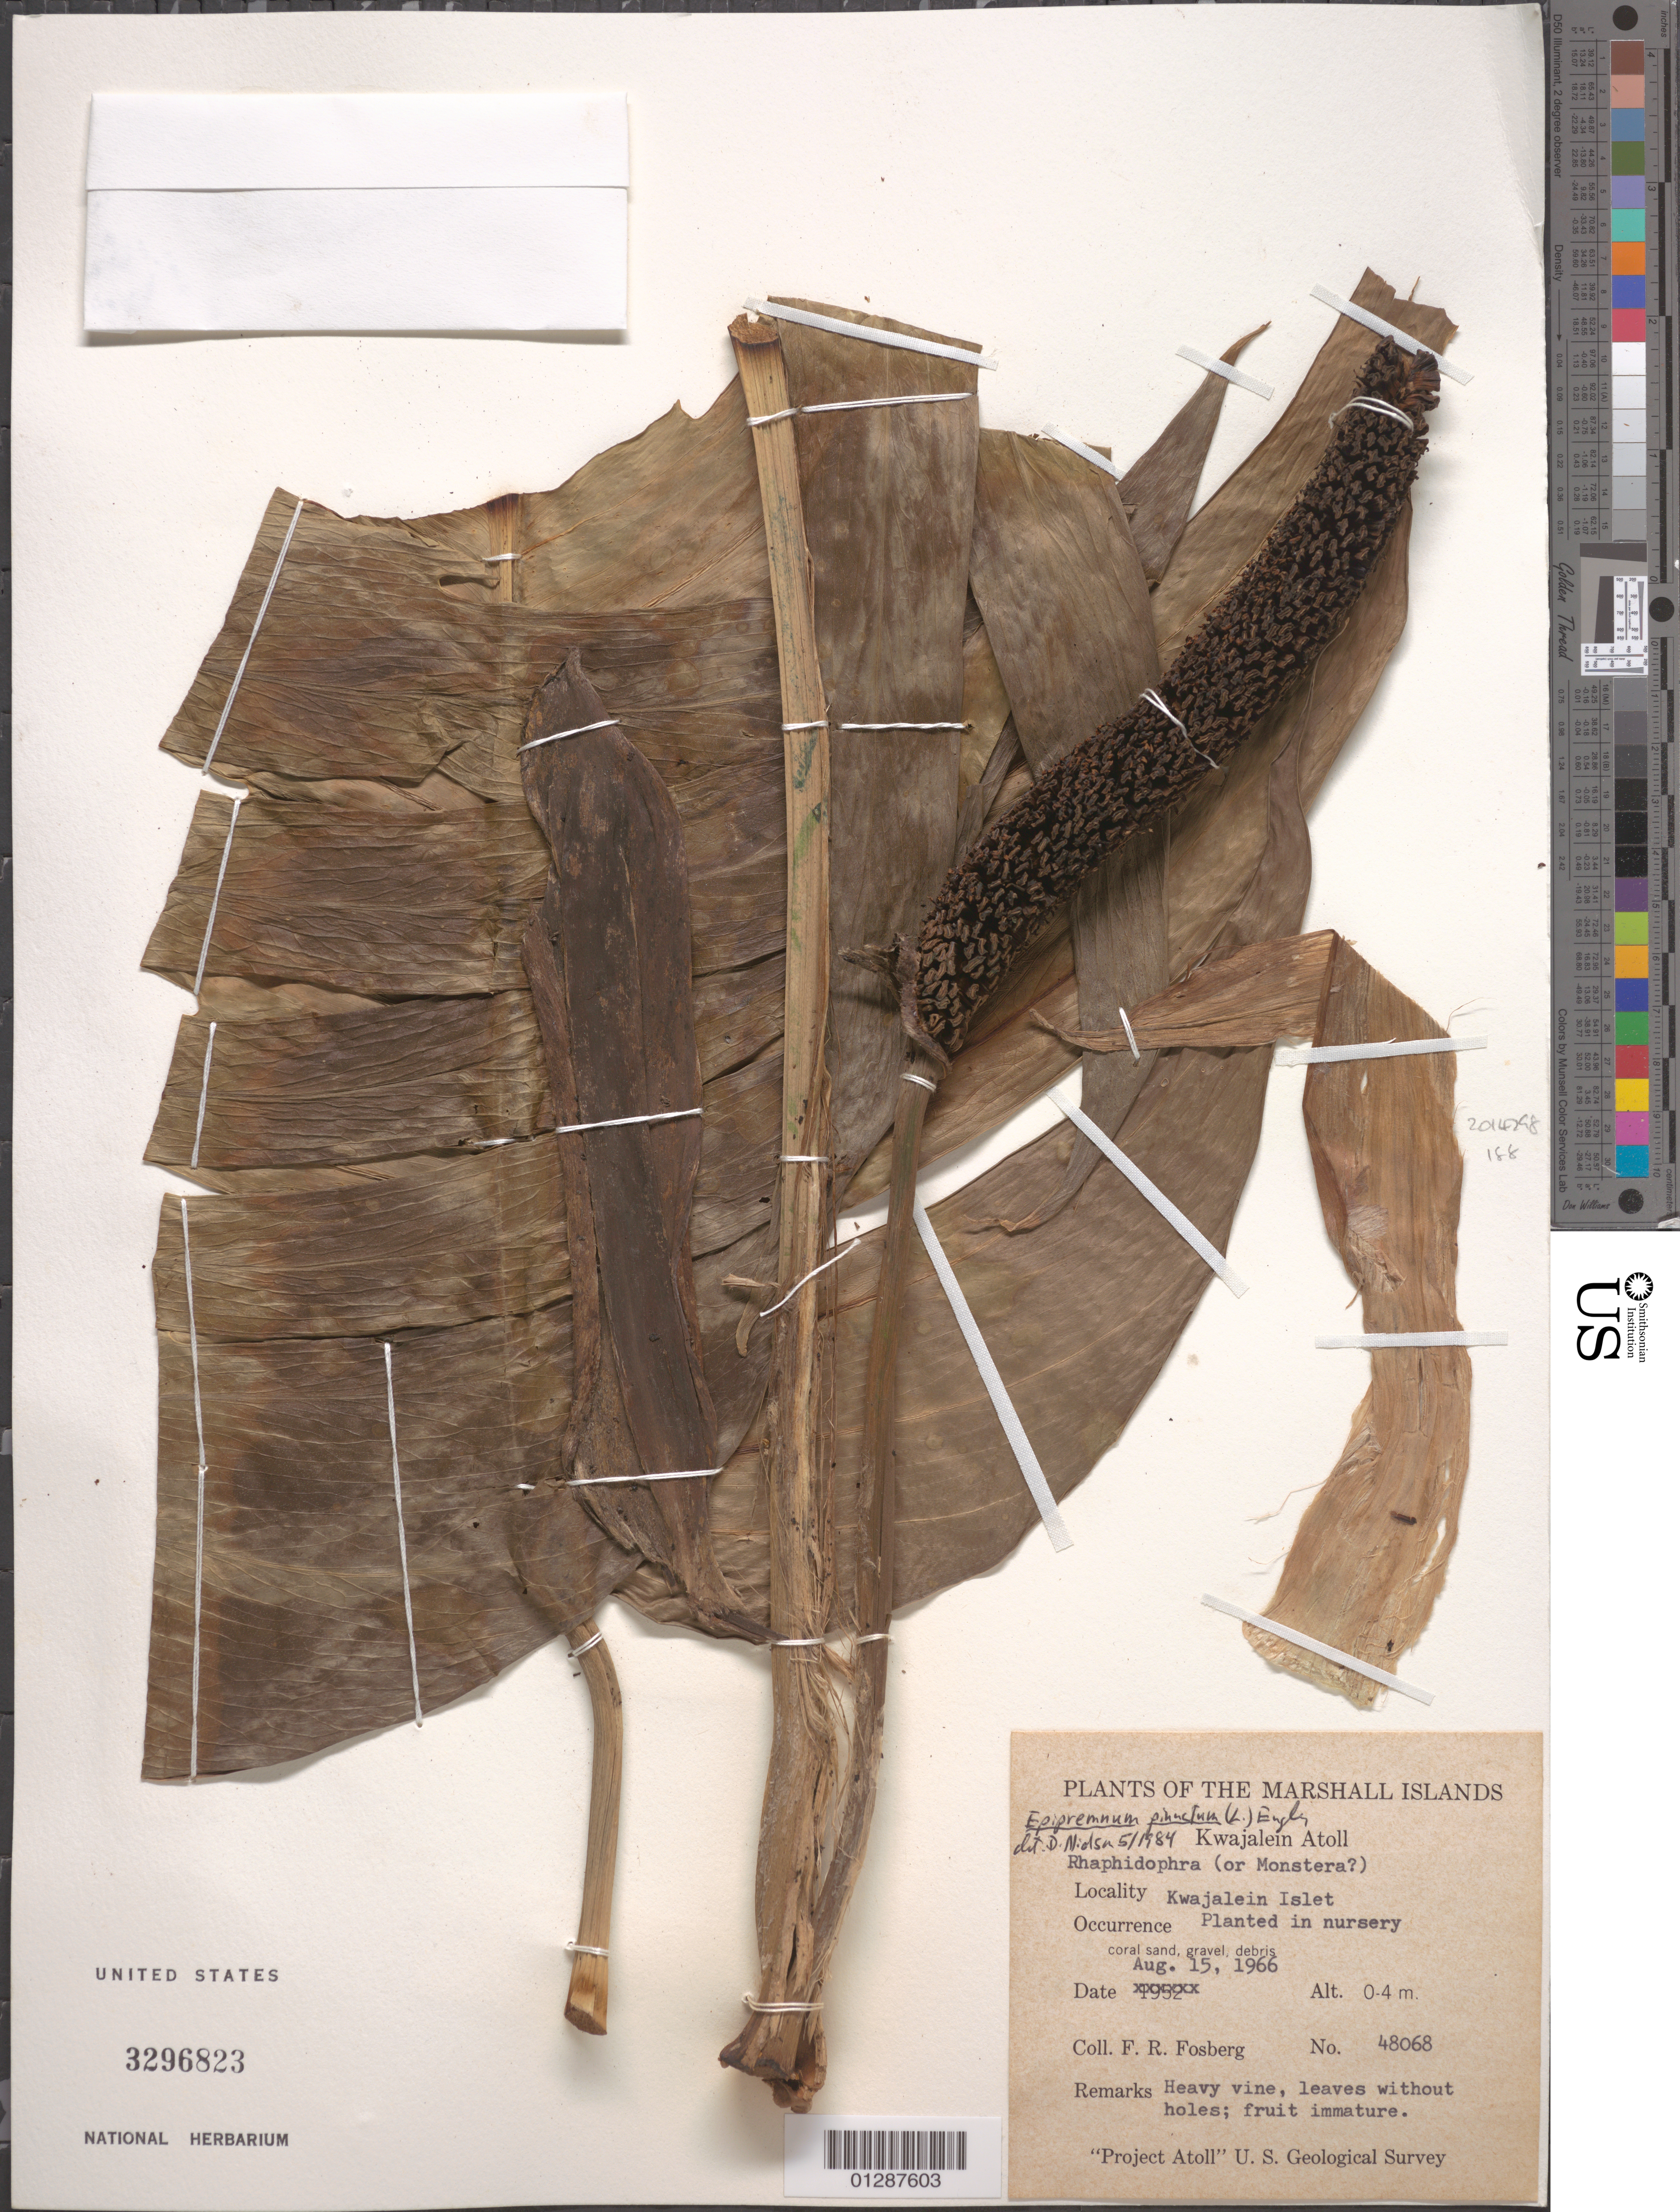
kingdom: Plantae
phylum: Tracheophyta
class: Liliopsida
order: Alismatales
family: Araceae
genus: Epipremnum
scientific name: Epipremnum pinnatum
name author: (L.) Engl.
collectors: F. R. Fosberg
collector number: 48068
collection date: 1966-08-15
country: Marshall Islands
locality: Kwajalein Atoll. Kwajalein Islet. In nursery.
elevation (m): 0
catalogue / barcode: US 3296823